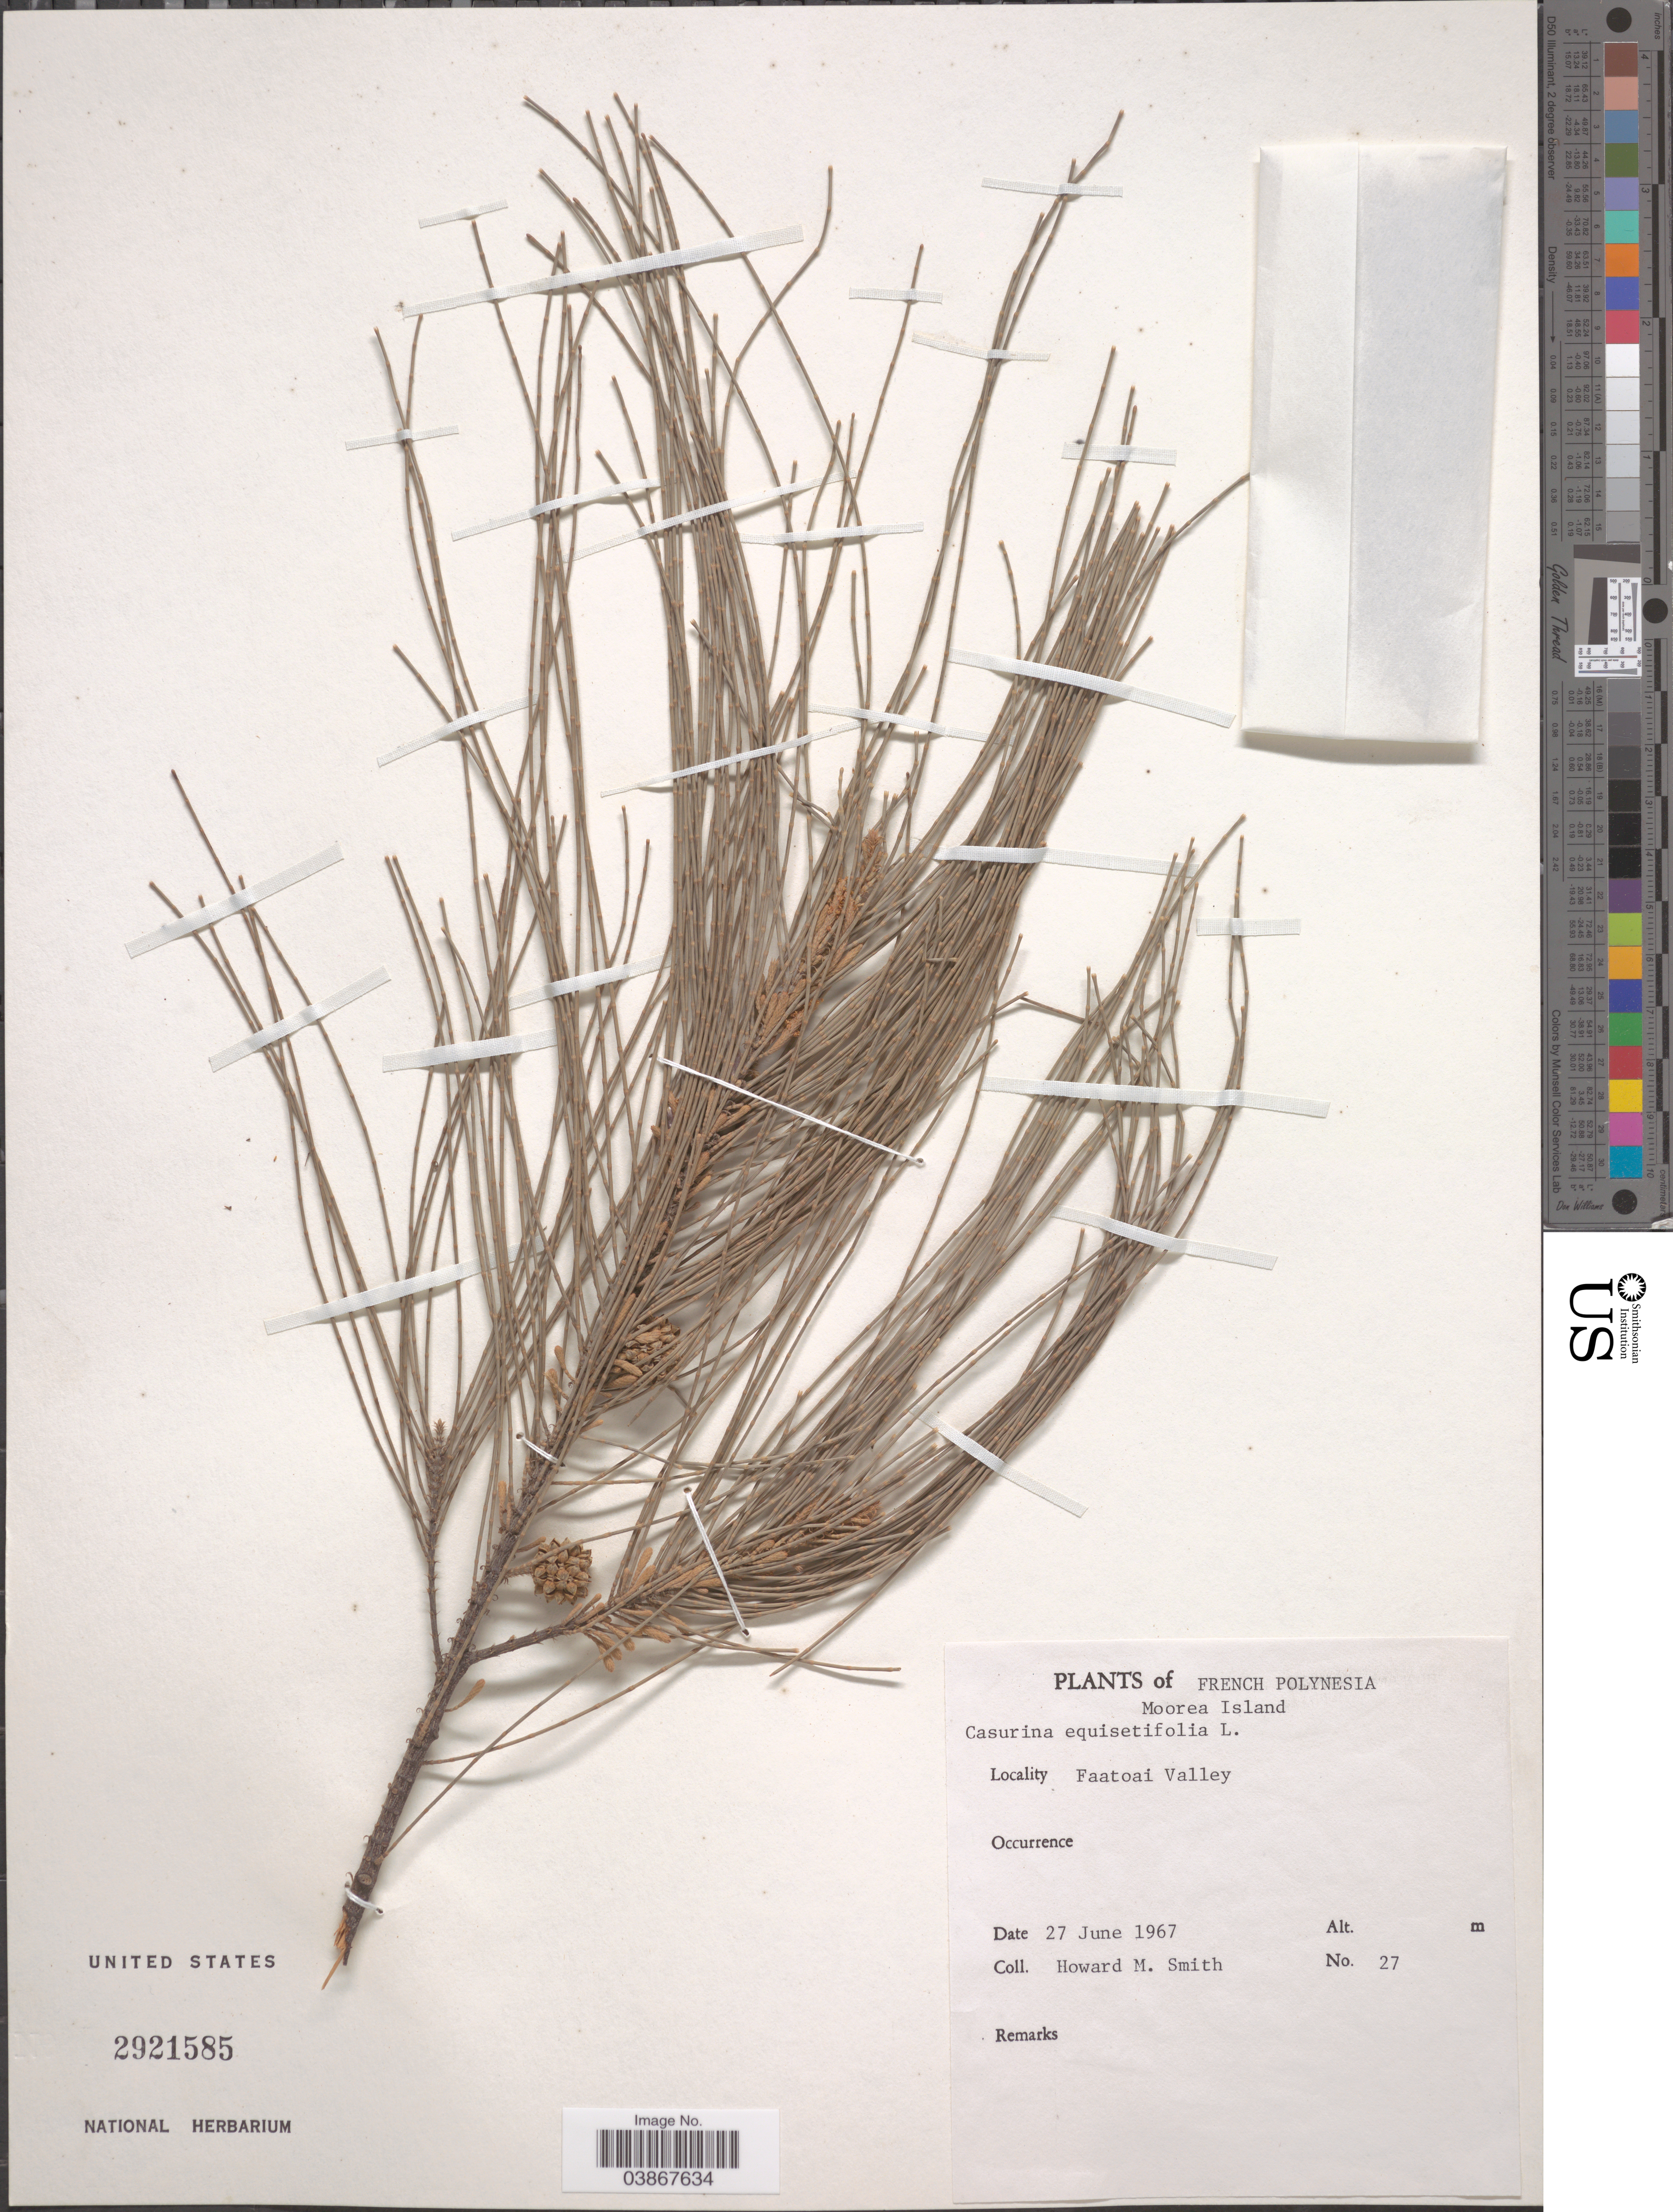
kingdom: Plantae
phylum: Tracheophyta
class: Magnoliopsida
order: Fagales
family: Casuarinaceae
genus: Casuarina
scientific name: Casuarina equisetifolia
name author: L.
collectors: H. M. Smith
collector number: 27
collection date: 1967-06-27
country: French Polynesia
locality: Moorea Island. Faatoai Valley.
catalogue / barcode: US 2921585